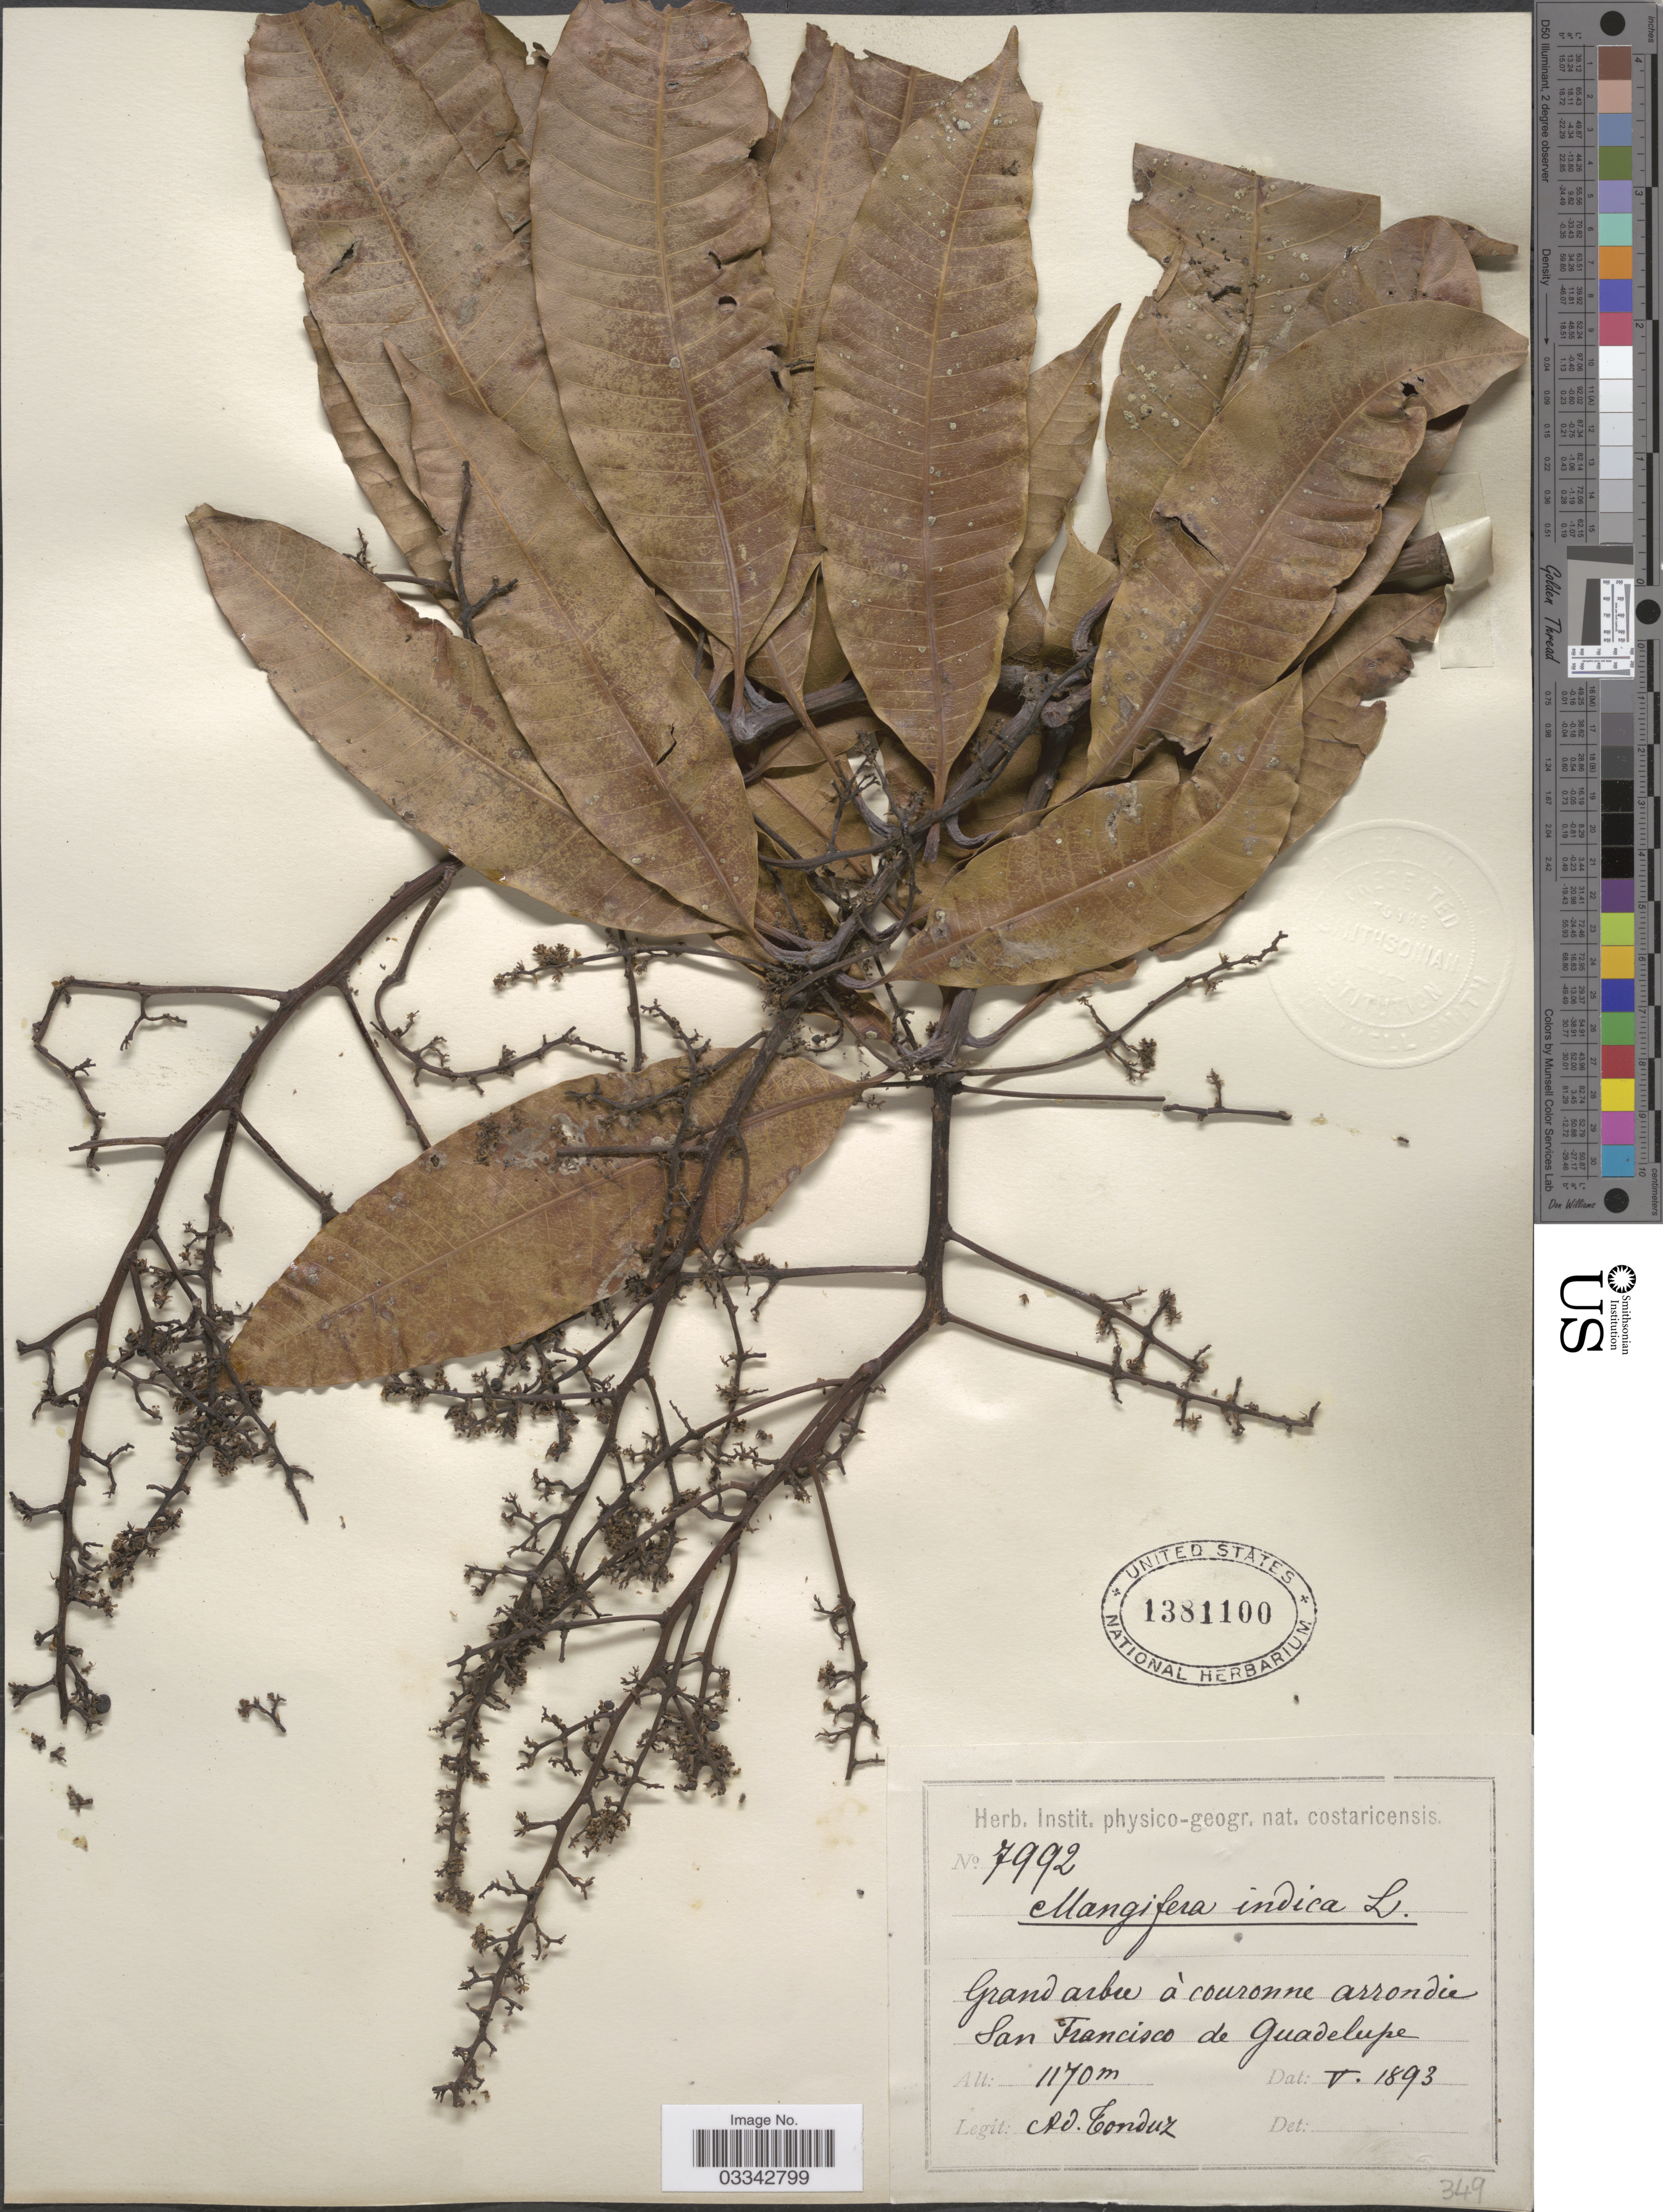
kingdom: Plantae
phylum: Tracheophyta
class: Magnoliopsida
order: Sapindales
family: Anacardiaceae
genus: Mangifera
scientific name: Mangifera indica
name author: L.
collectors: A. Tonduz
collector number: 7992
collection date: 1893-05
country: Costa Rica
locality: San Francisco de Guadelupe.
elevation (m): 1170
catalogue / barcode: US 1381100